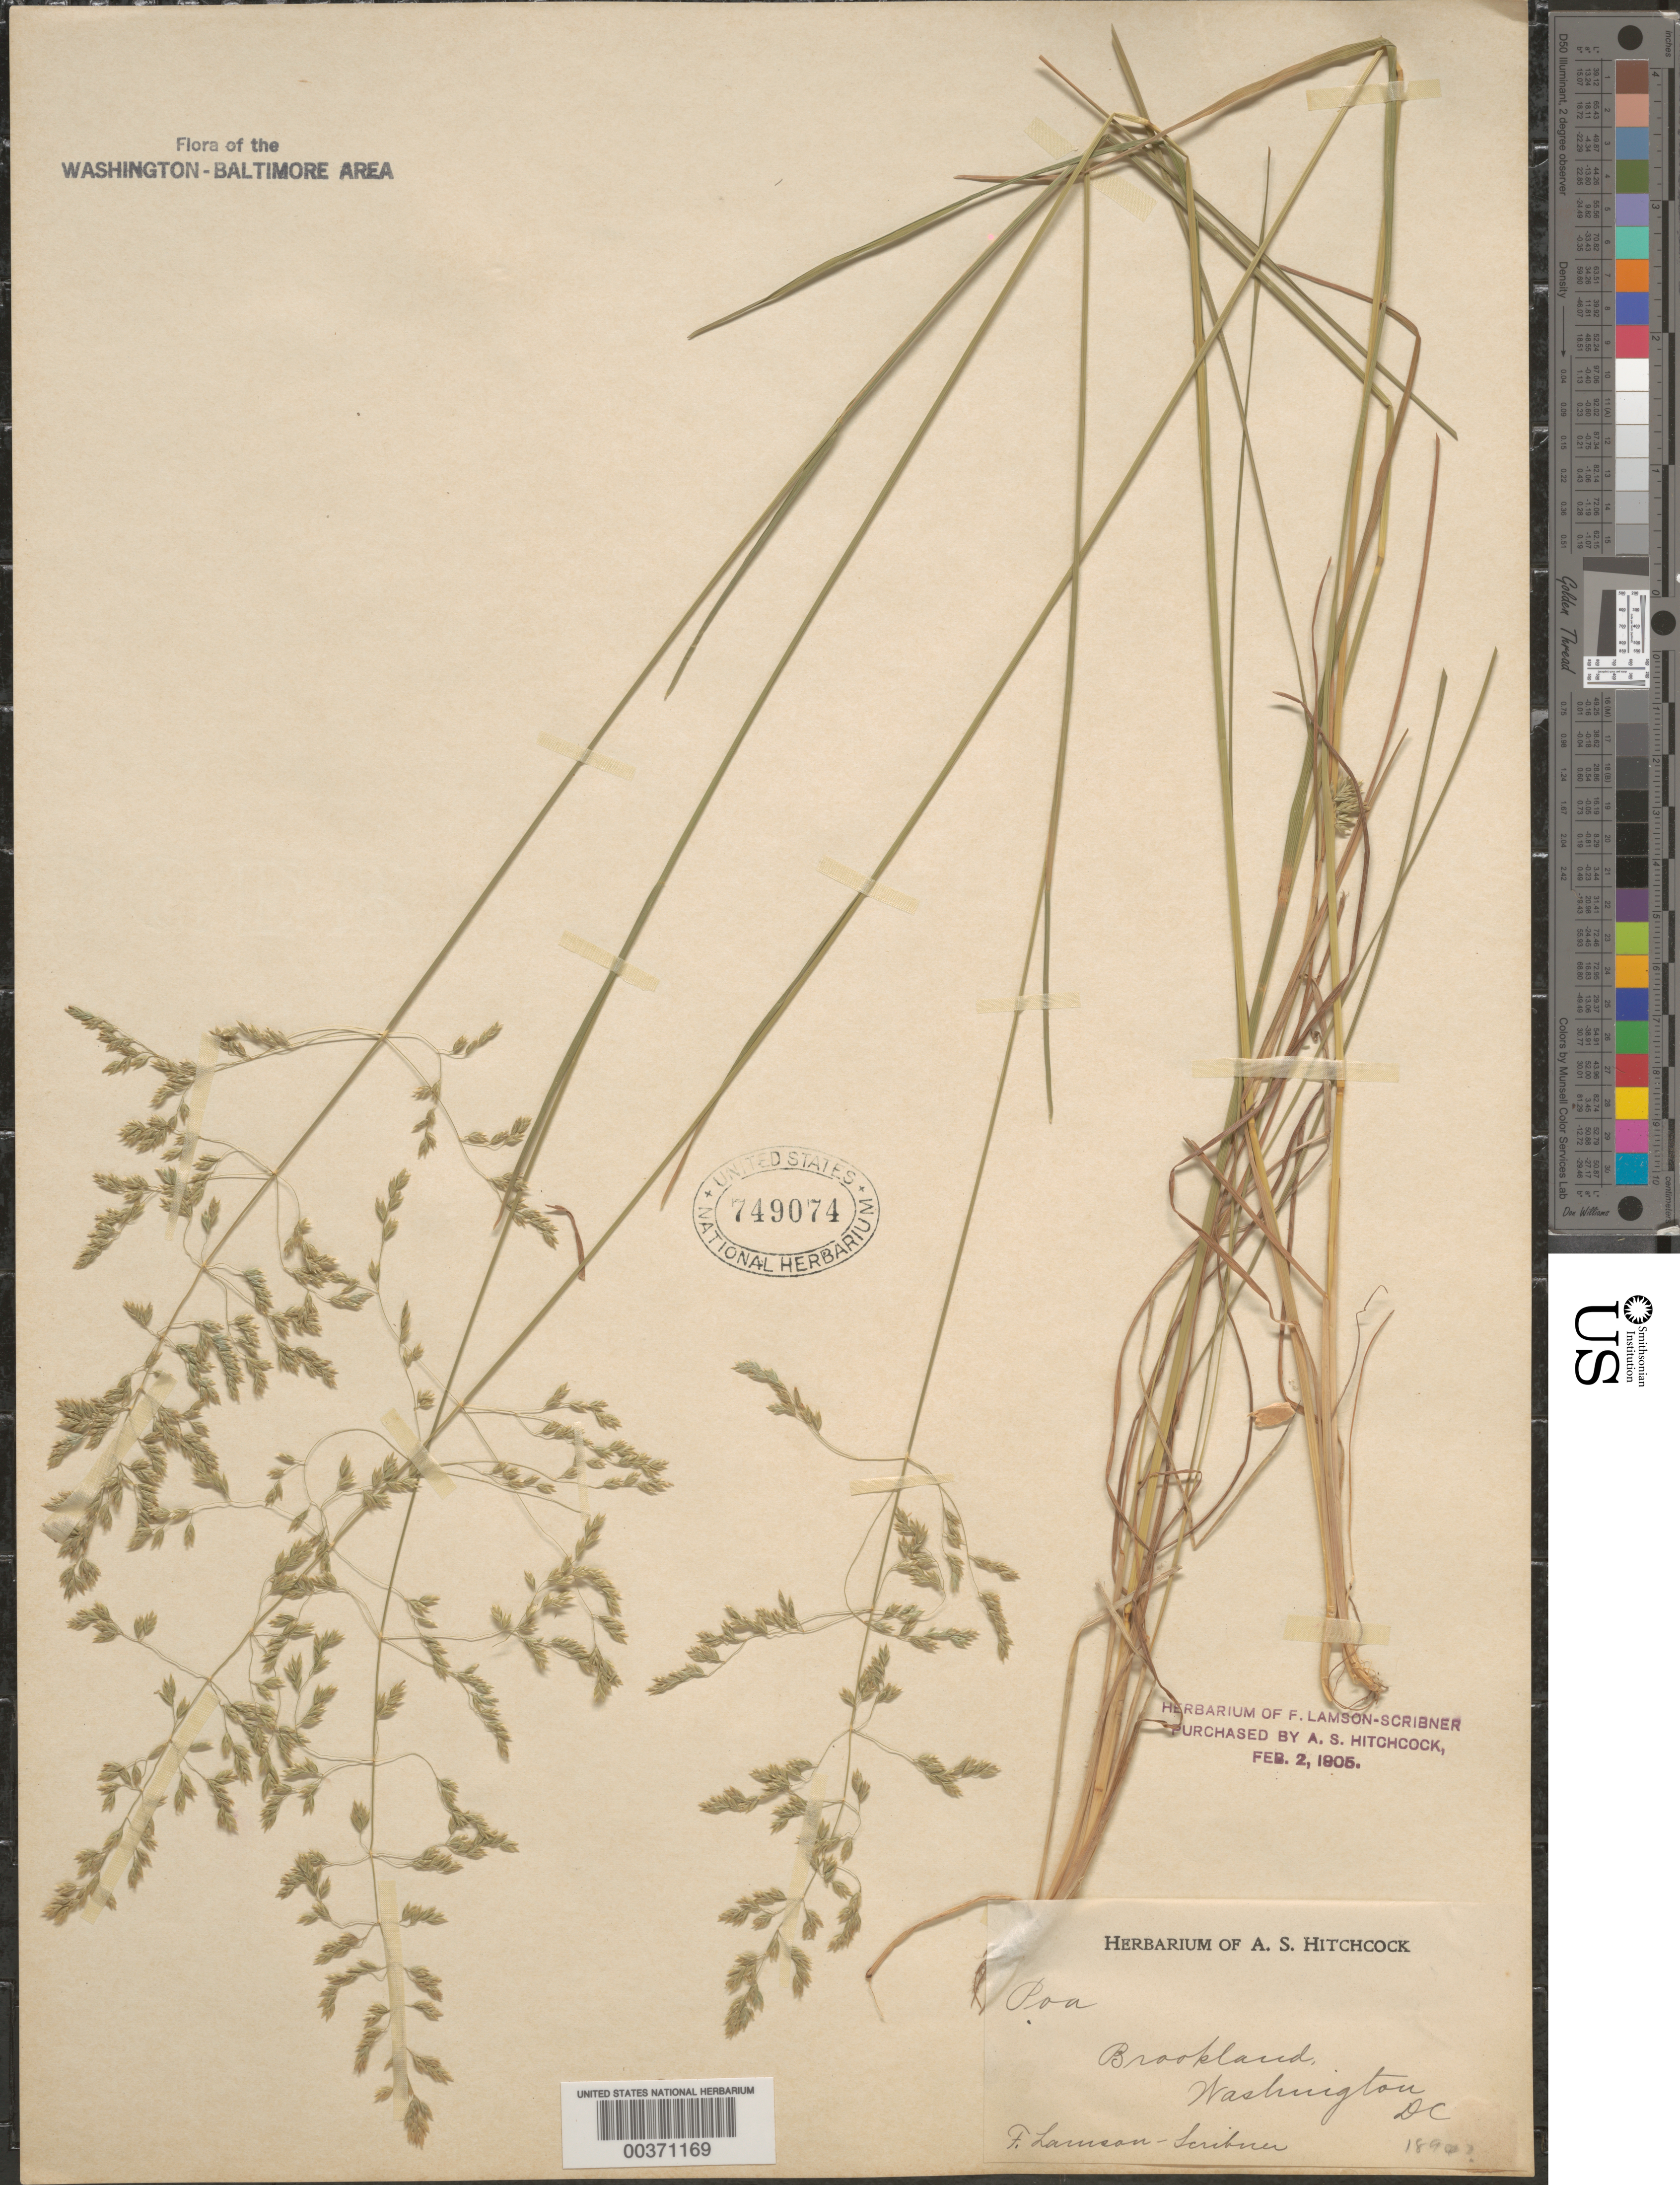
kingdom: Plantae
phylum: Tracheophyta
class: Liliopsida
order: Poales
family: Poaceae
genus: Poa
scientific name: Poa pratensis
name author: L.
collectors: F. L. Scribner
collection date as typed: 1890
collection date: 1890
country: United States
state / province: District of Columbia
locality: Brookland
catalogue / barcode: US 749074